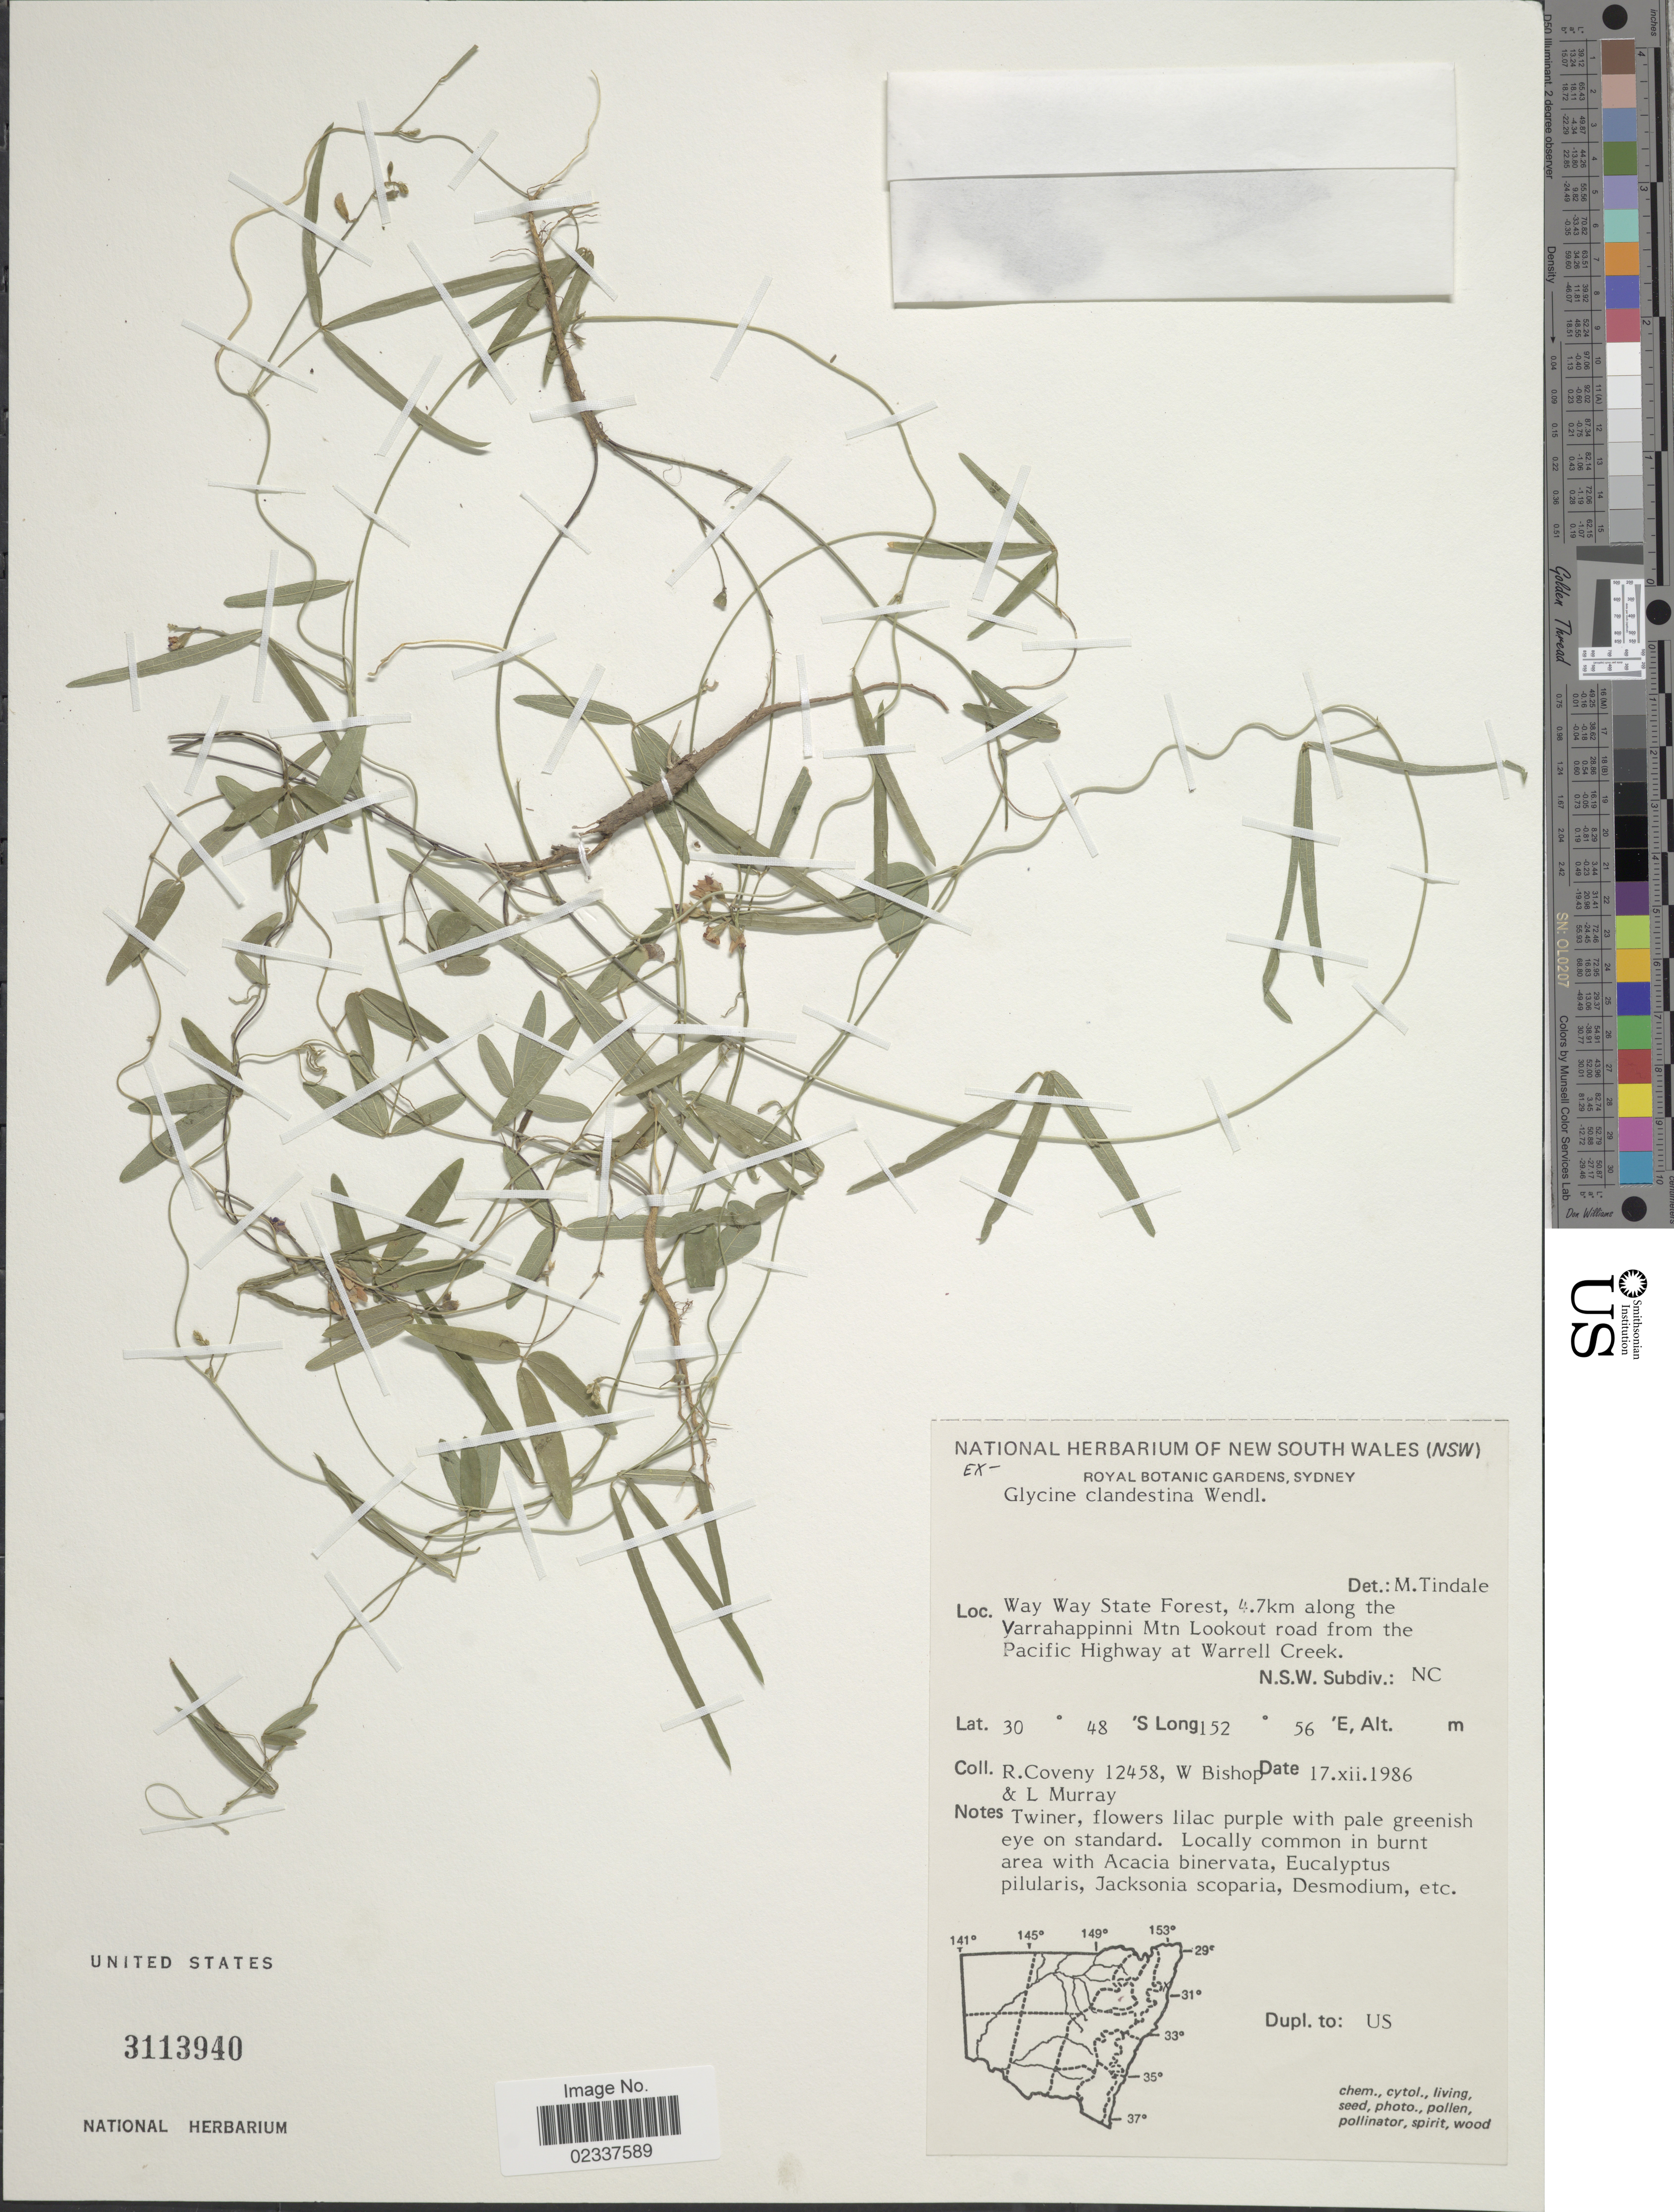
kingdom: Plantae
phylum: Tracheophyta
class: Magnoliopsida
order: Fabales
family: Fabaceae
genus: Glycine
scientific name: Glycine clandestina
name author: J.C. Wendl.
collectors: R. Coveny, W. Bishop & L. T. Murray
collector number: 12458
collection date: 1986-12-17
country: Australia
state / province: New South Wales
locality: Way Way State Forest, 4.7 km along the Yarrahappinni Mtn Lookout road from the Pacific Highway at Warrell Creek, NSW Subdiv.: NC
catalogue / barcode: US 3113940